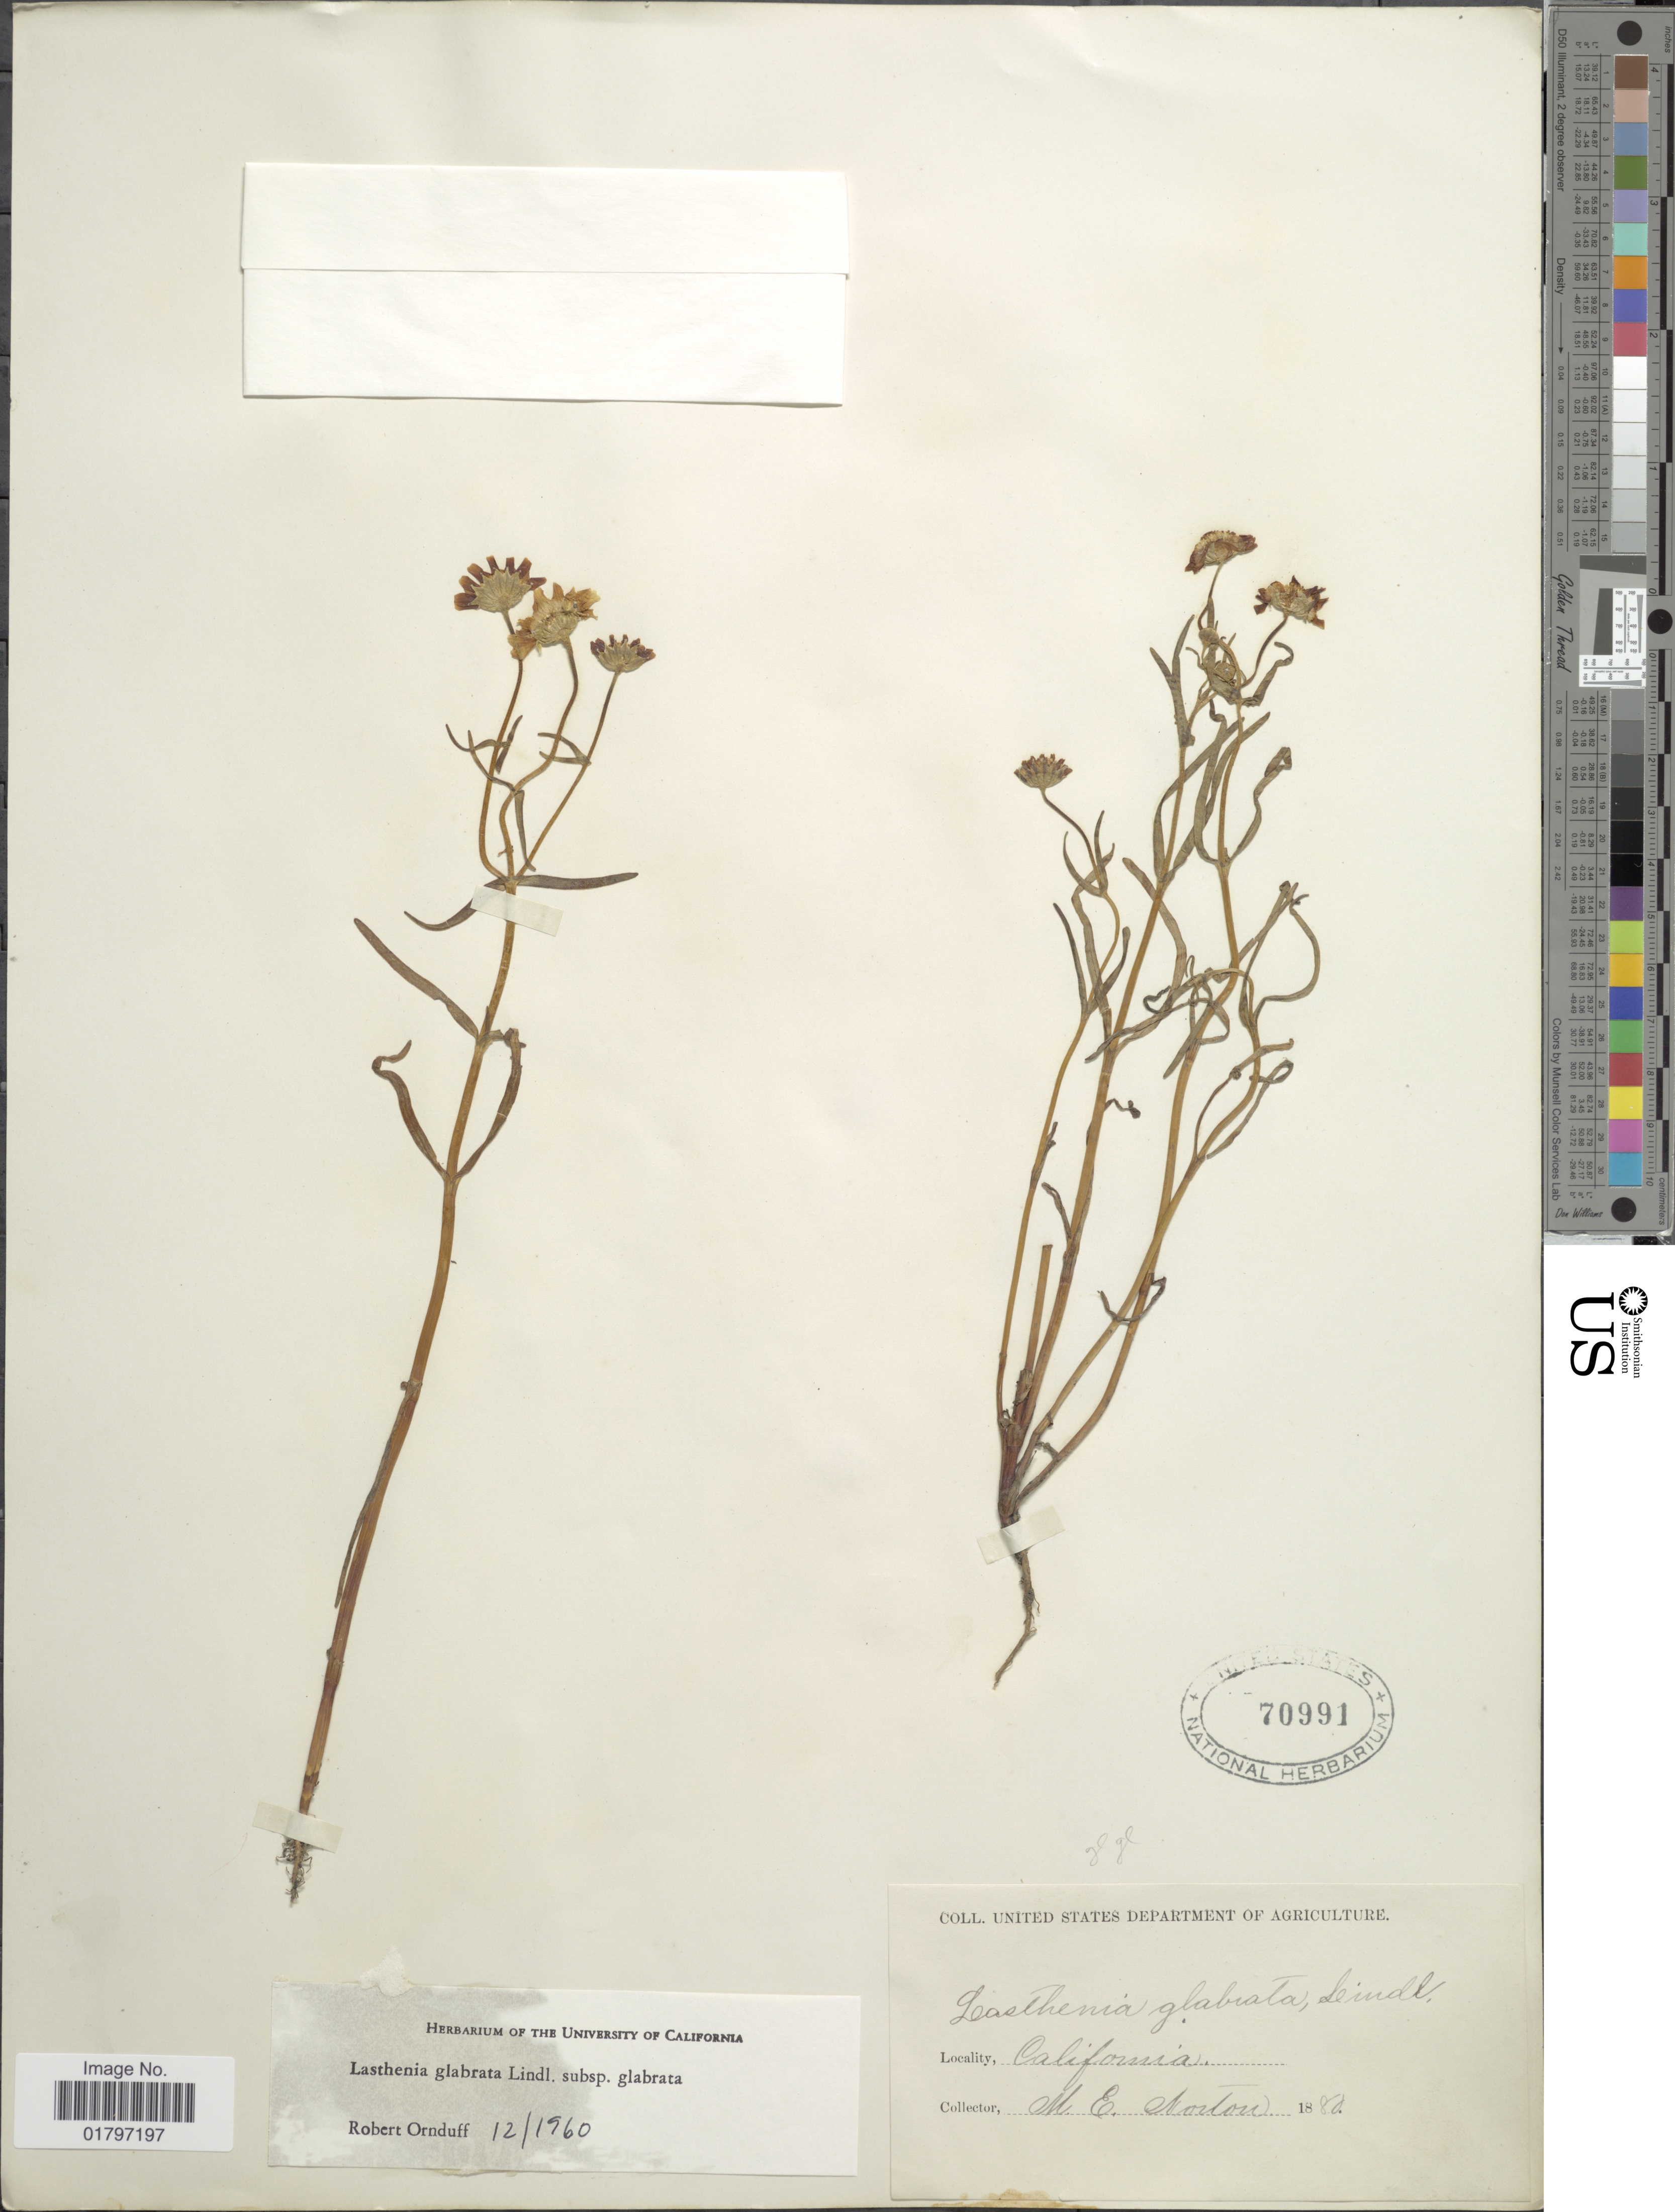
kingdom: Plantae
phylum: Tracheophyta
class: Magnoliopsida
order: Asterales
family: Asteraceae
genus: Lasthenia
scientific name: Lasthenia glabrata subsp. glabrata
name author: Lindl.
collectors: M. Norton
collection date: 1880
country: United States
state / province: California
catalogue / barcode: US 70991